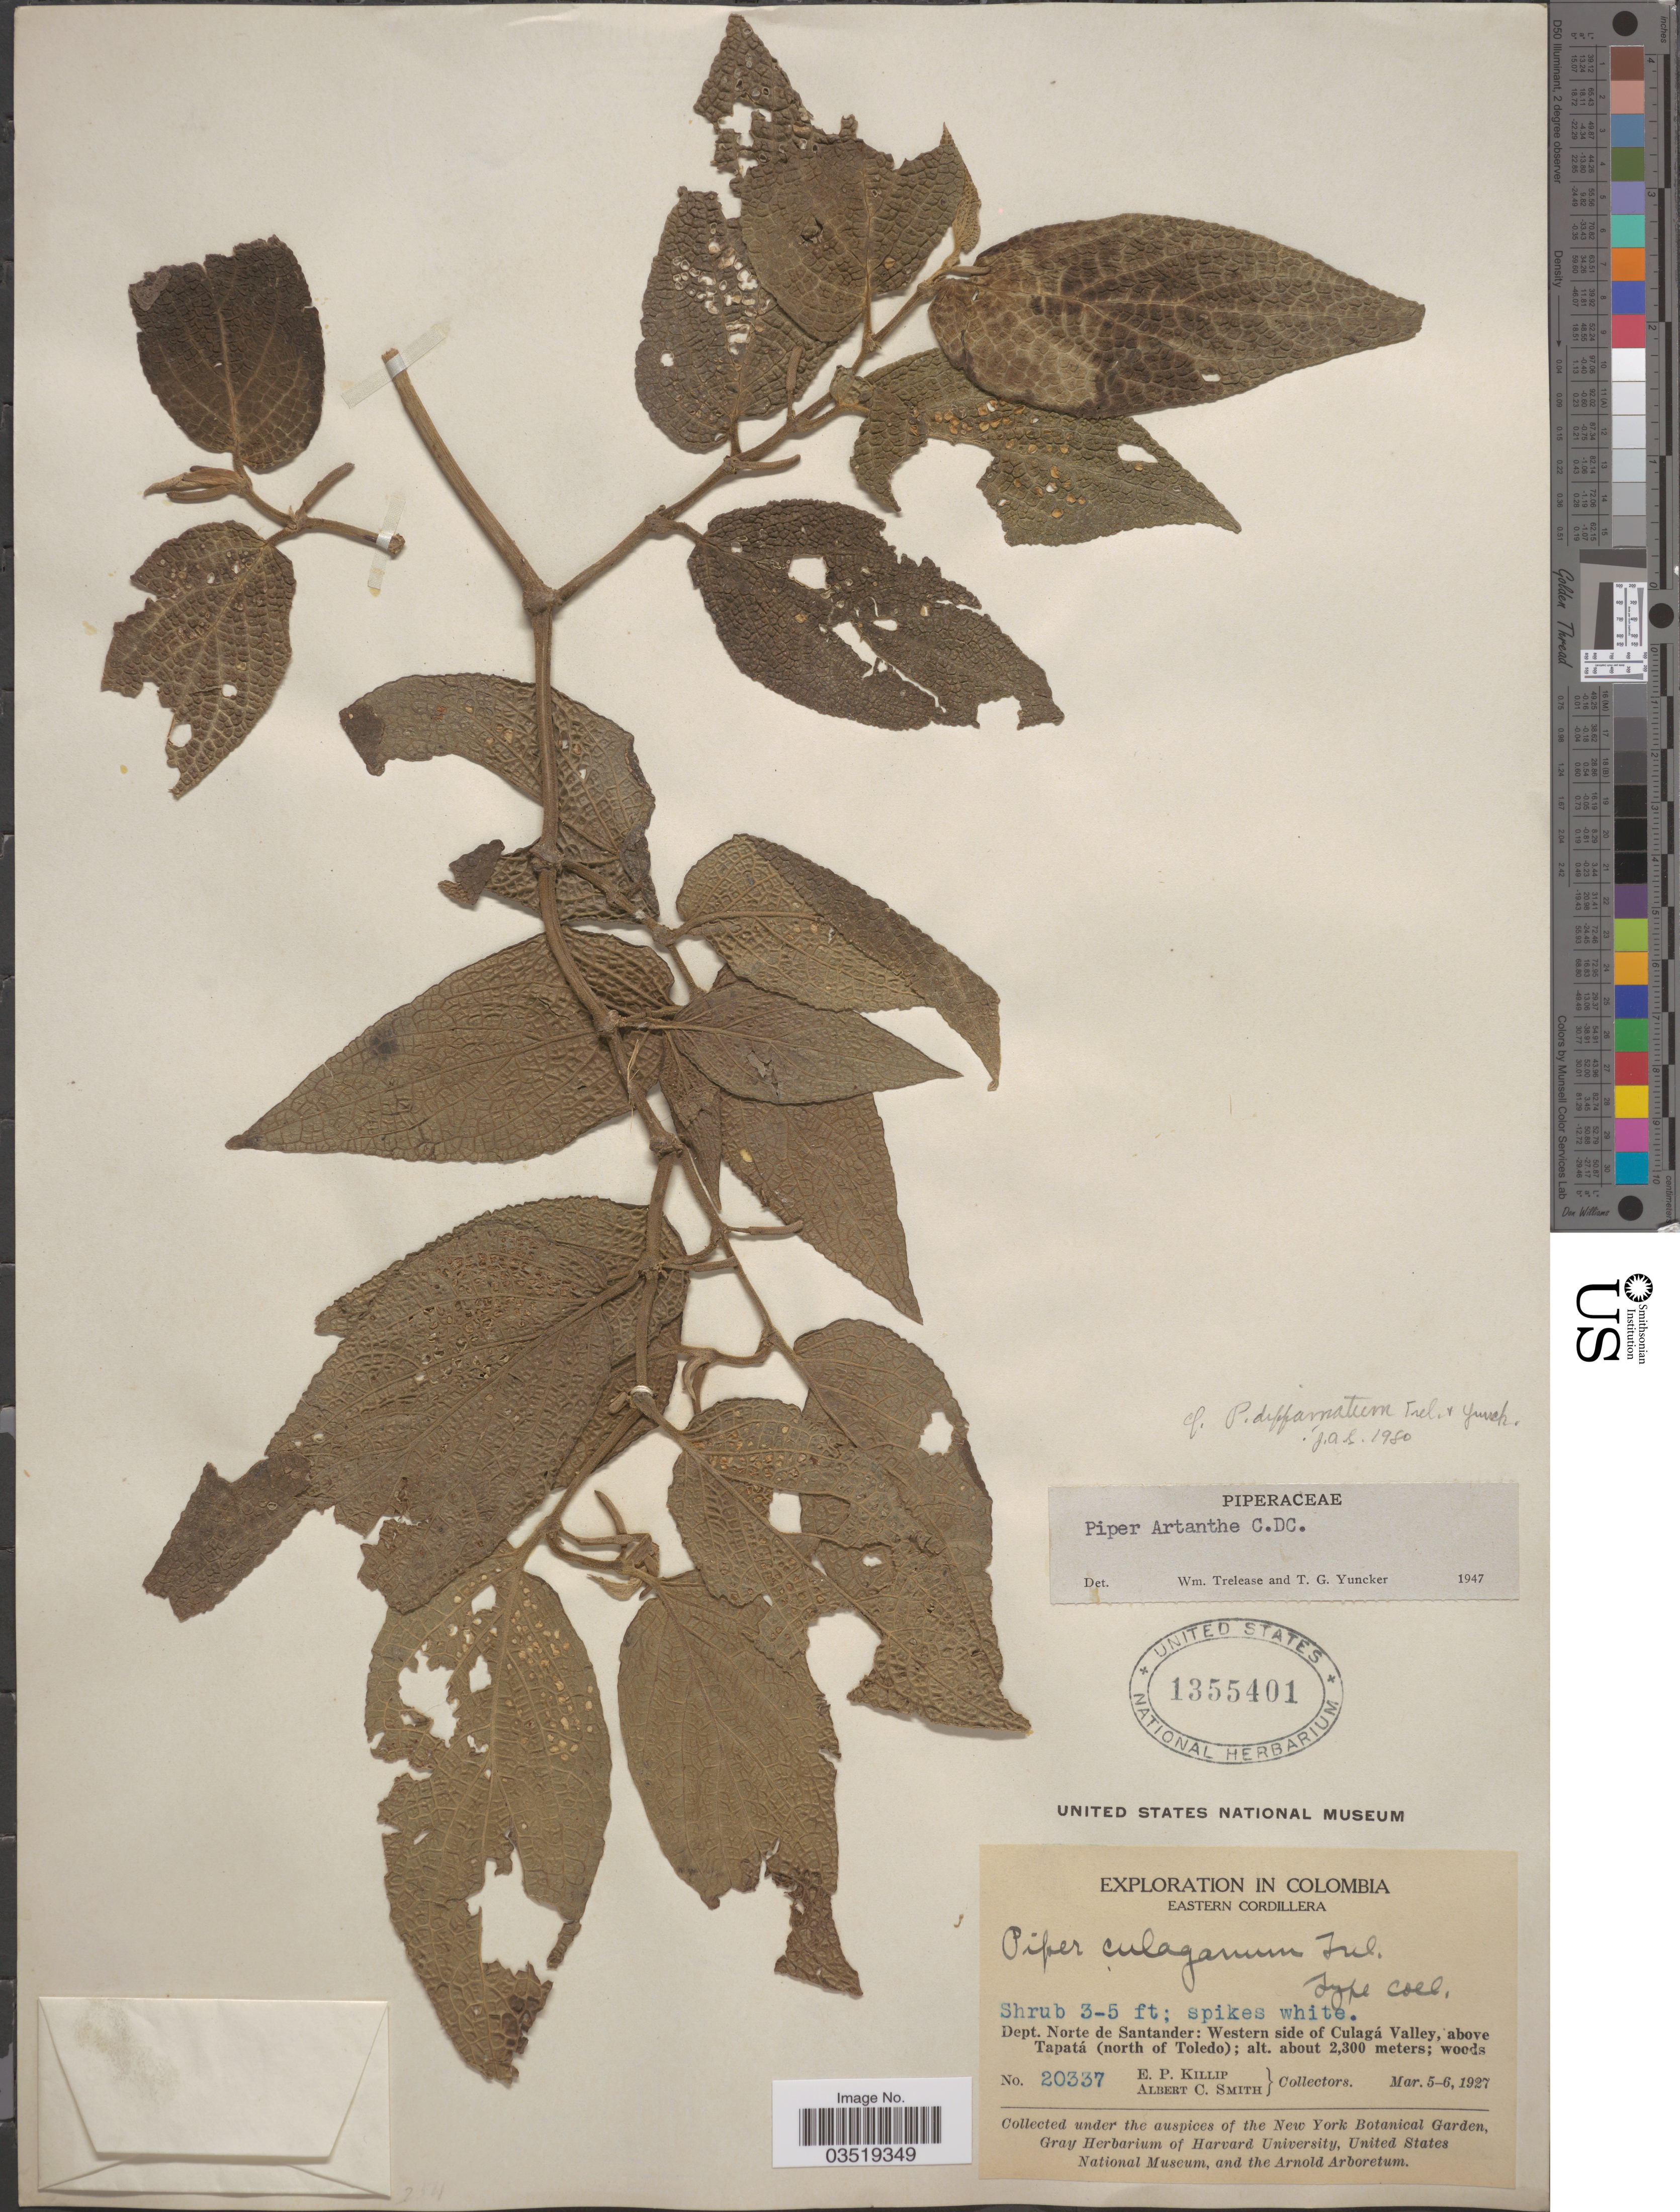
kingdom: Plantae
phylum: Tracheophyta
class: Magnoliopsida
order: Piperales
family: Piperaceae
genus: Piper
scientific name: Piper artanthe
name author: C. DC.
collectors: E. P. Killip & A. C. Smith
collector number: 20337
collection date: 1927-03-05/1927-03-06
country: Colombia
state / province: Norte de Santander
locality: Eastern Cordillera. Dept. Norte de Santander: Western side of Culagá Valley, above Tapatá (north of Toledo).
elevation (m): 2300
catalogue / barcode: US 1355401